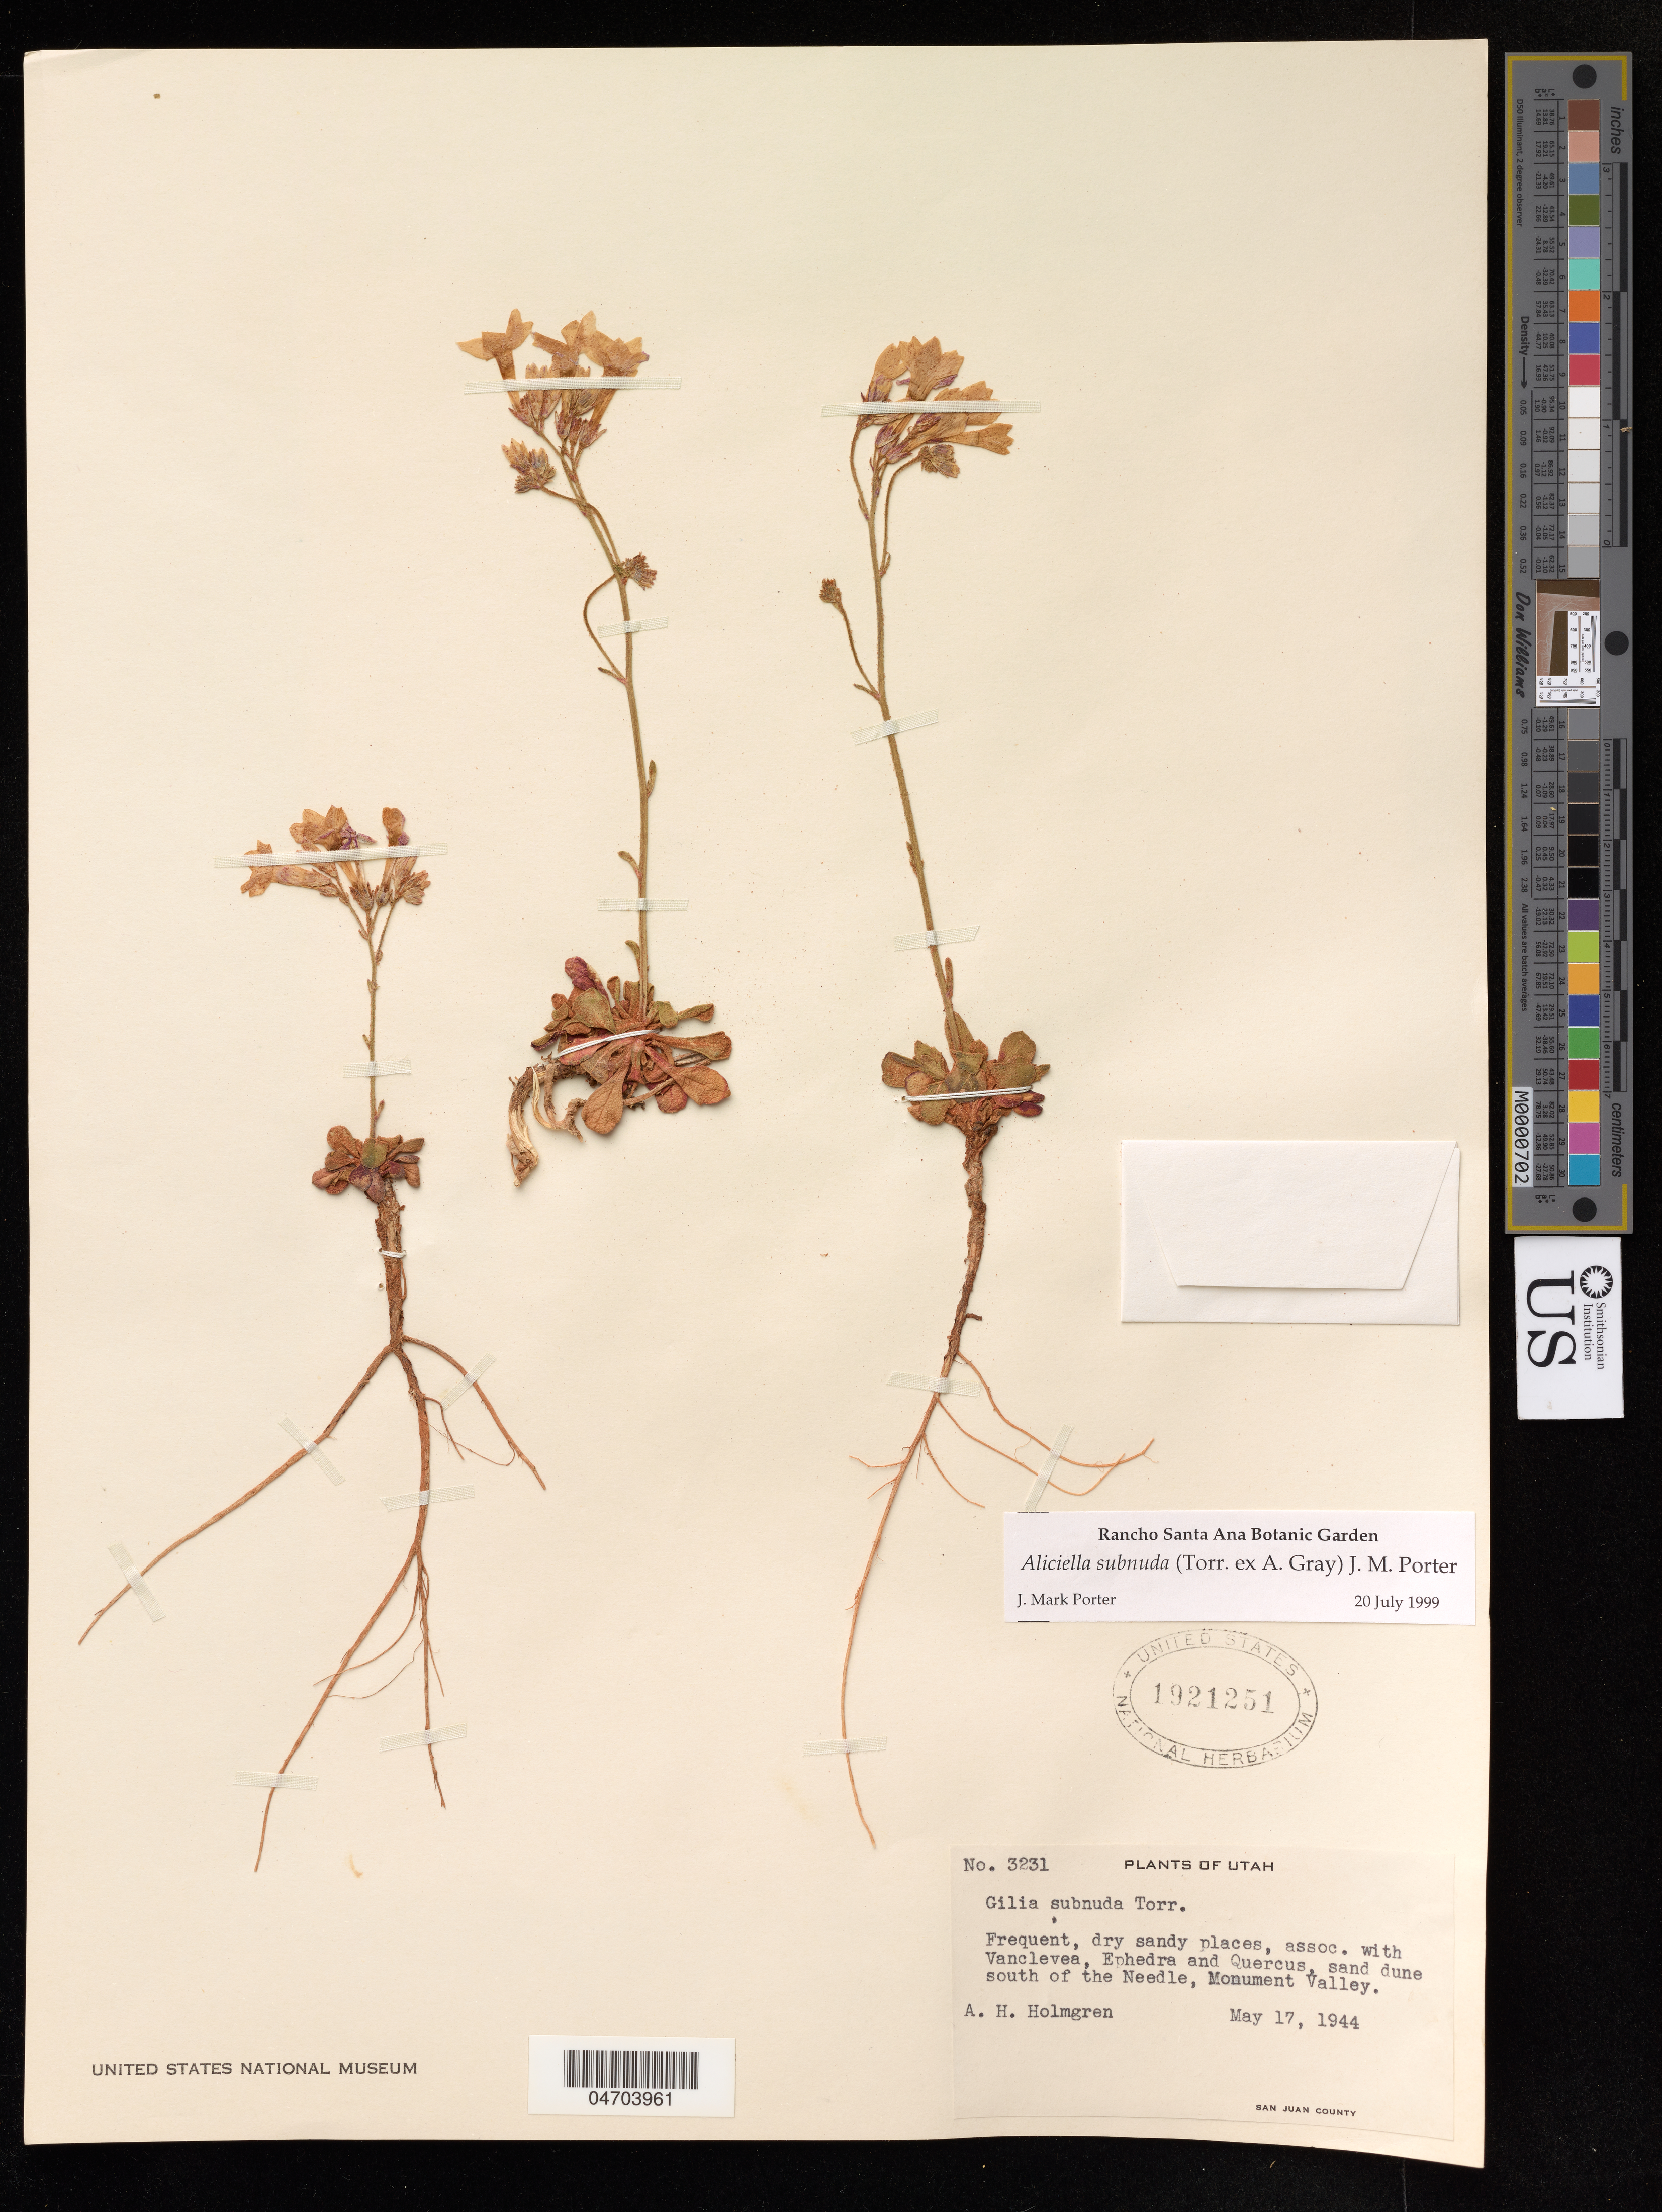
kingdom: Plantae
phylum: Tracheophyta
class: Magnoliopsida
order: Ericales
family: Polemoniaceae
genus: Aliciella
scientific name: Aliciella subnuda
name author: (Torr. ex A. Gray) J.M. Porter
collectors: A. H. Holmgren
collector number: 3231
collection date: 1944-05-17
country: United States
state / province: Utah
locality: South of the Needle, Monument Valley.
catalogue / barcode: US 1921251